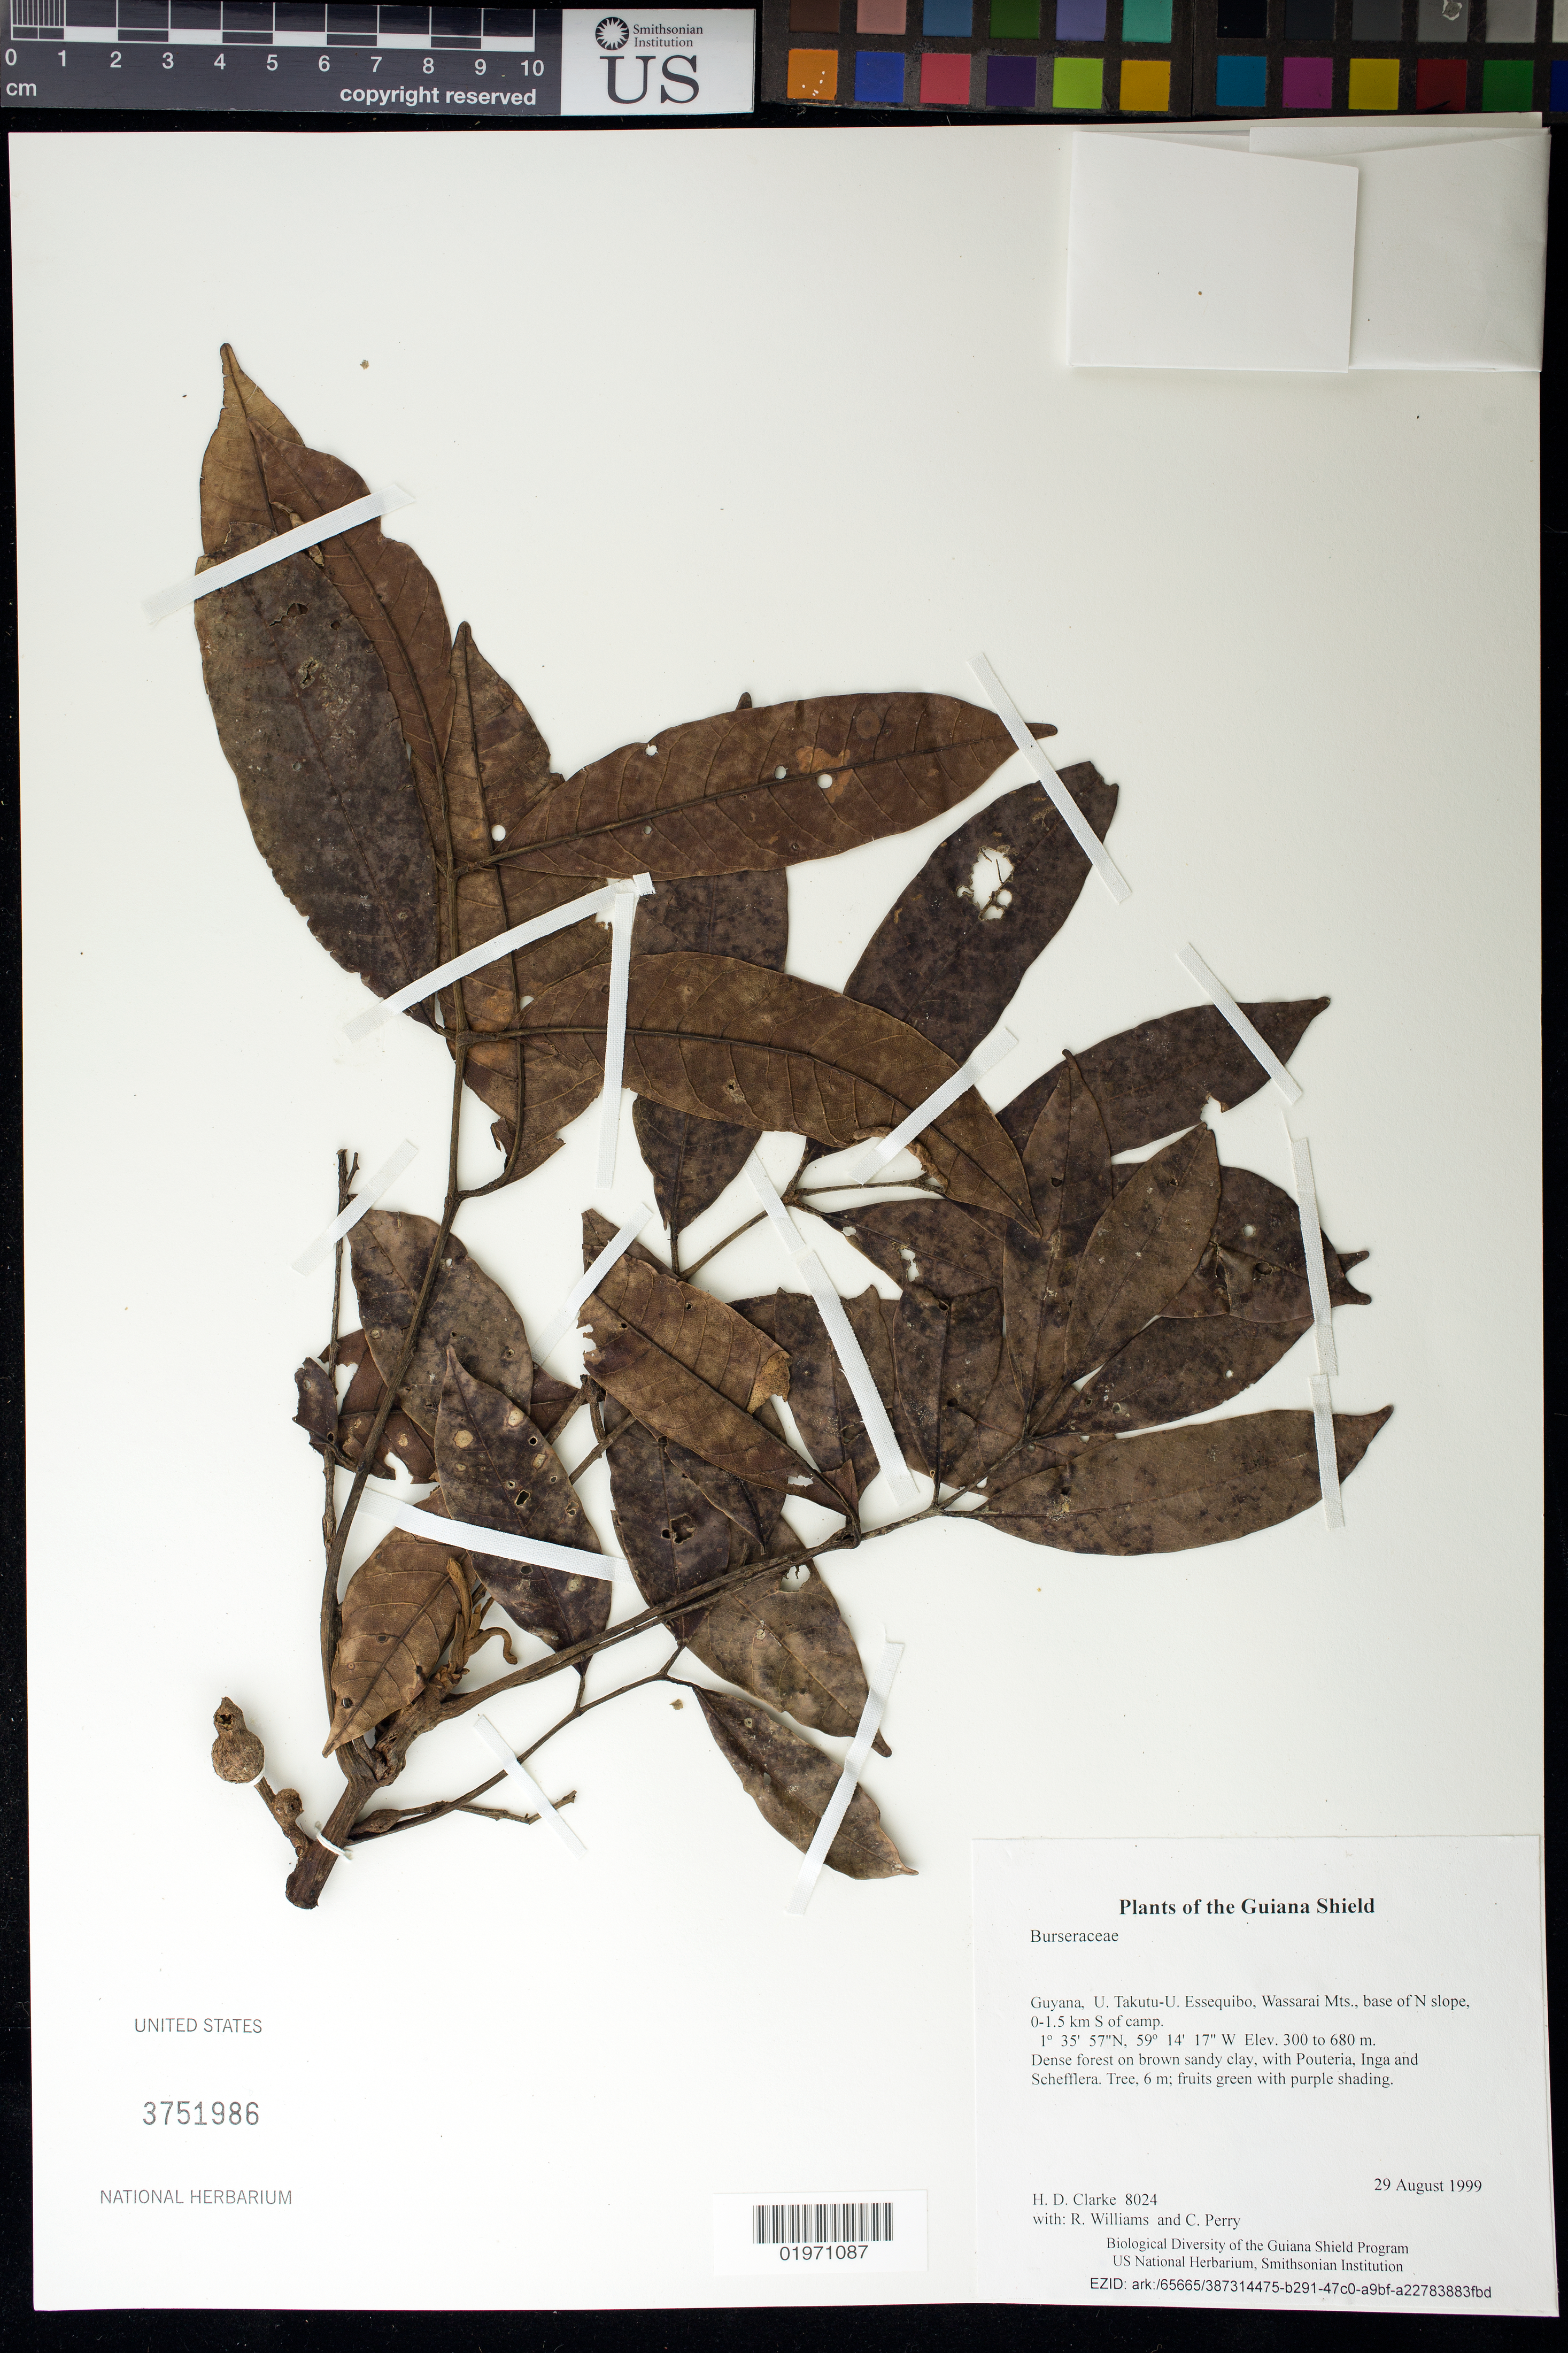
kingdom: Plantae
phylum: Tracheophyta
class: Magnoliopsida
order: Sapindales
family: Anacardiaceae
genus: Tapirira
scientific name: Tapirira sp.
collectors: H. D. Clarke, R. Williams & C. Perry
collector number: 8024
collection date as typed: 29 August 1999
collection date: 1999-08-29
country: Guyana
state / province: U. Takutu-U. Essequibo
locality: Wassarai Mts., base of N slope, 0-1.5 km S of camp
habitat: Dense forest on brown sandy clay, with Pouteria, Inga and Schefflera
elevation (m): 300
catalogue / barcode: US 3751986